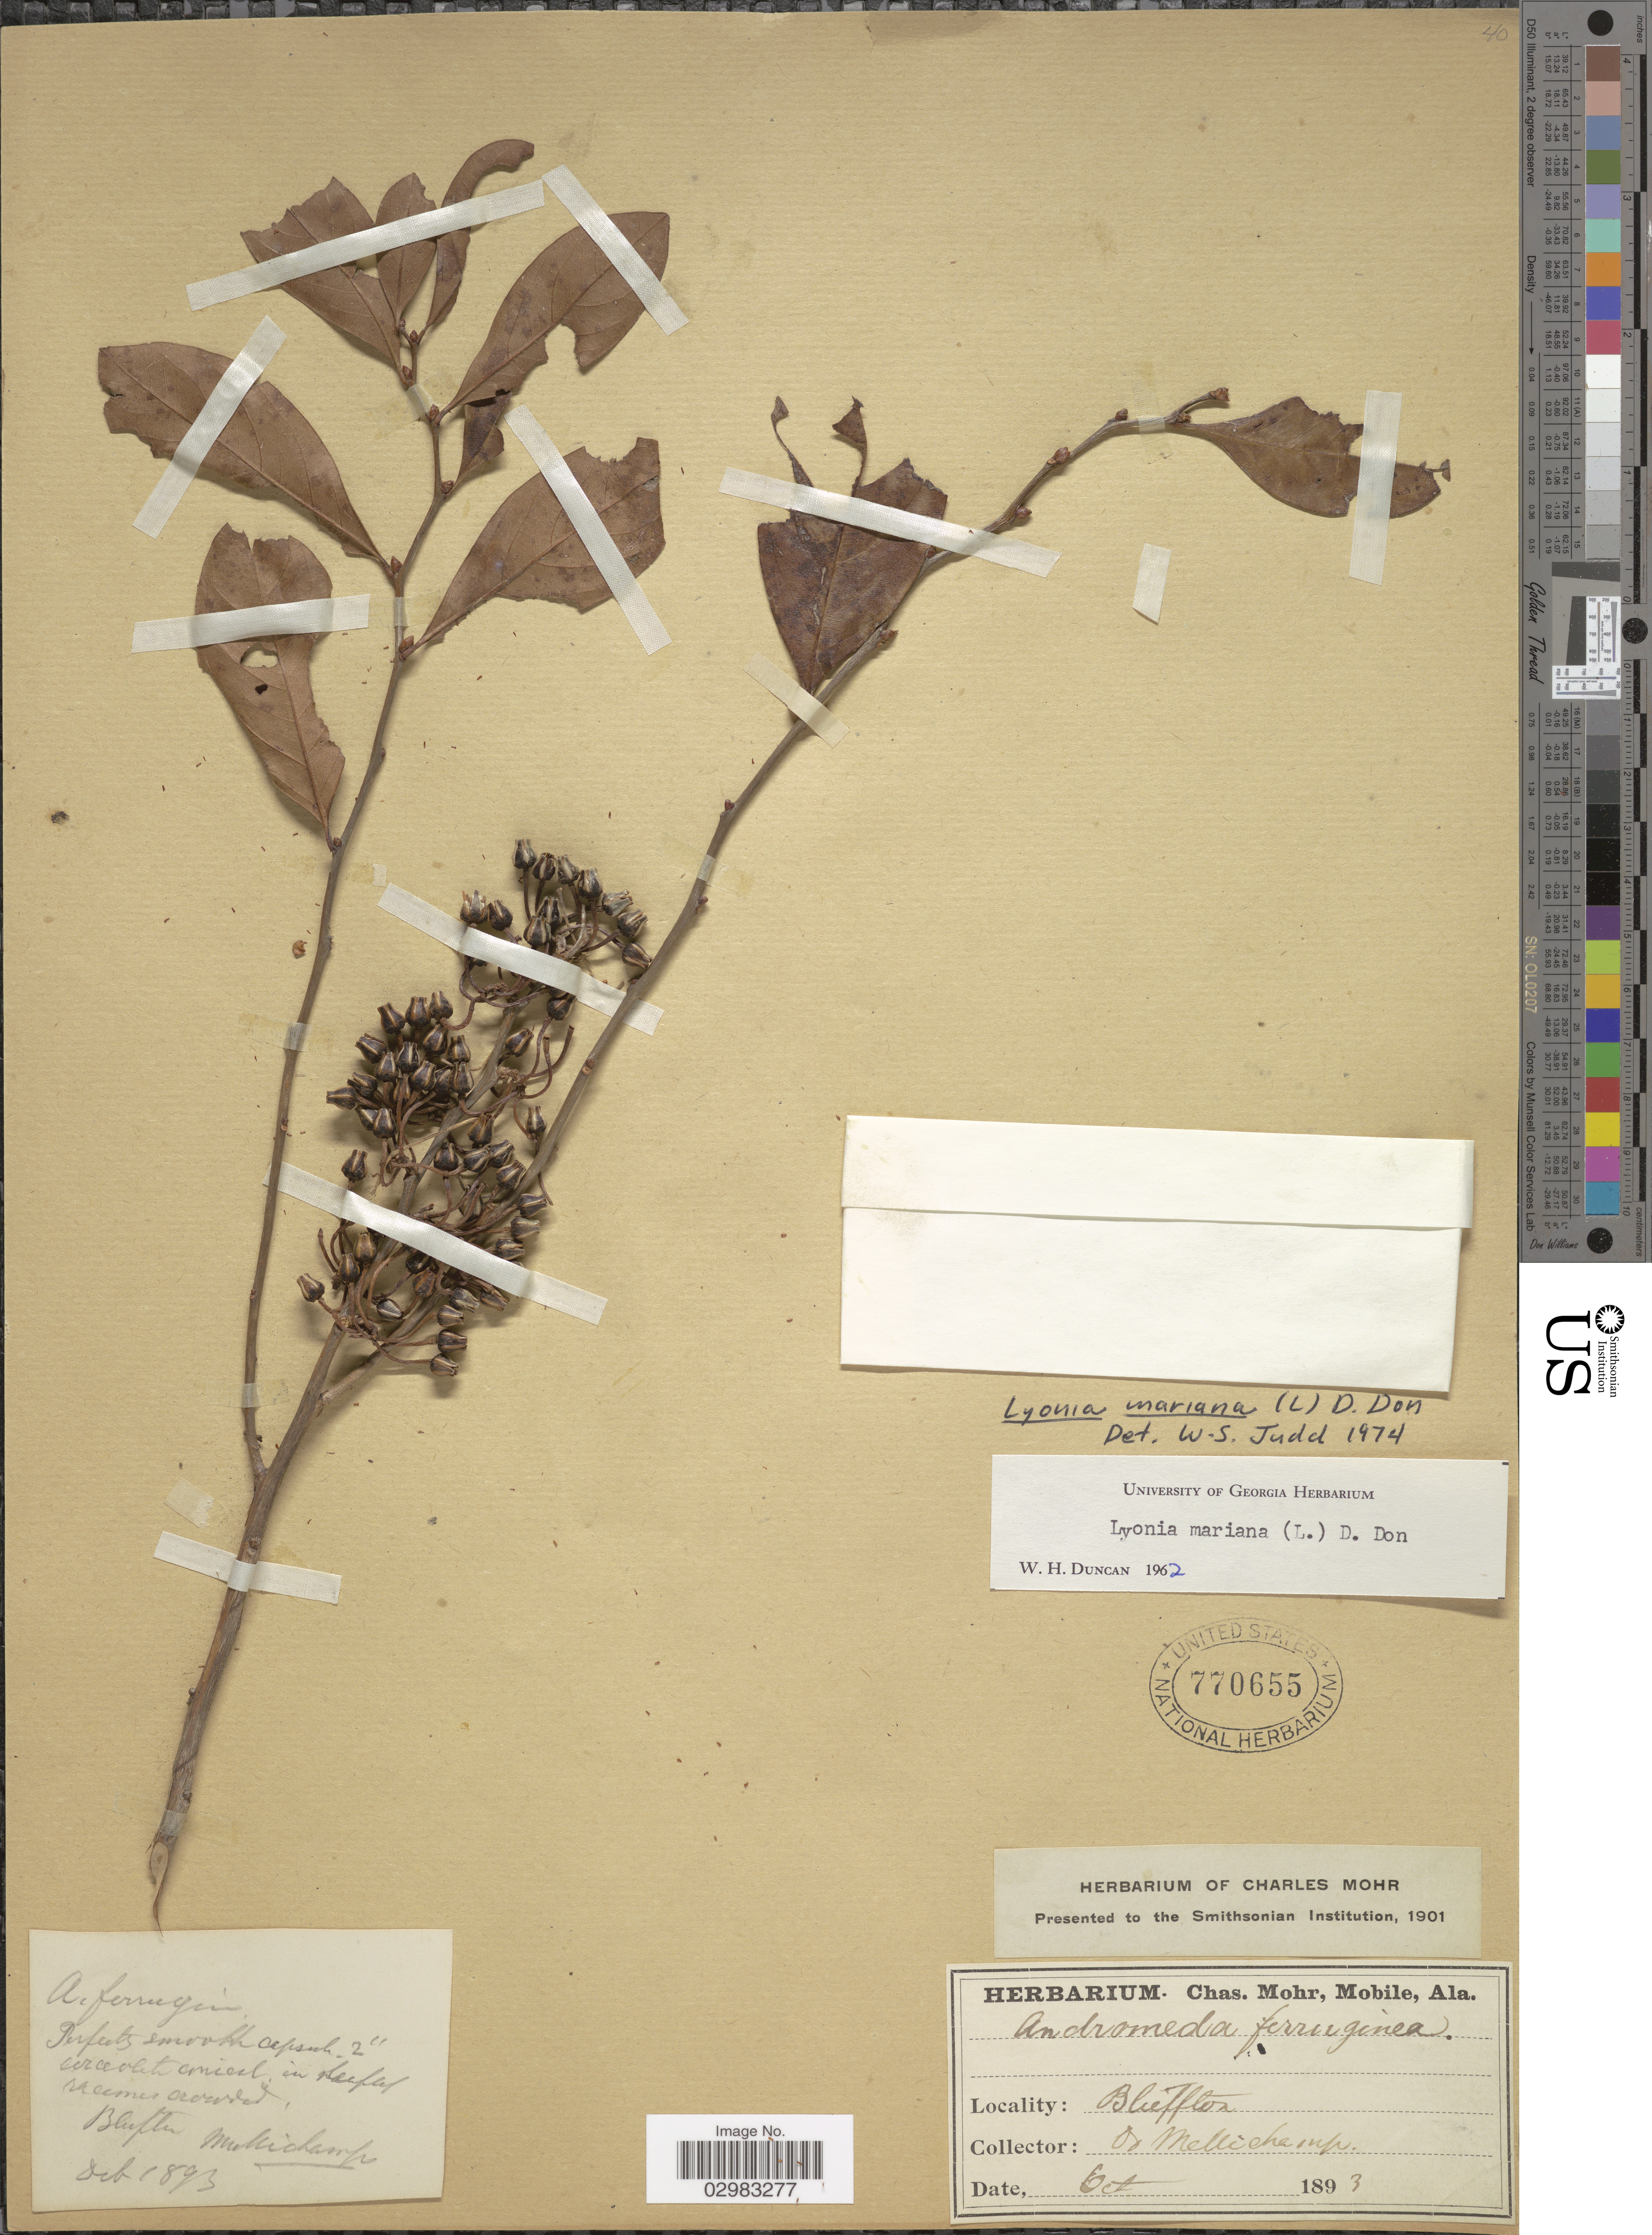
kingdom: Plantae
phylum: Tracheophyta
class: Magnoliopsida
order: Ericales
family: Ericaceae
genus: Lyonia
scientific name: Lyonia mariana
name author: (L.) D. Don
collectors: -. Mellichamp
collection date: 1893-10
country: United States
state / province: Alabama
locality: Bluffton.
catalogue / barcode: US 770655